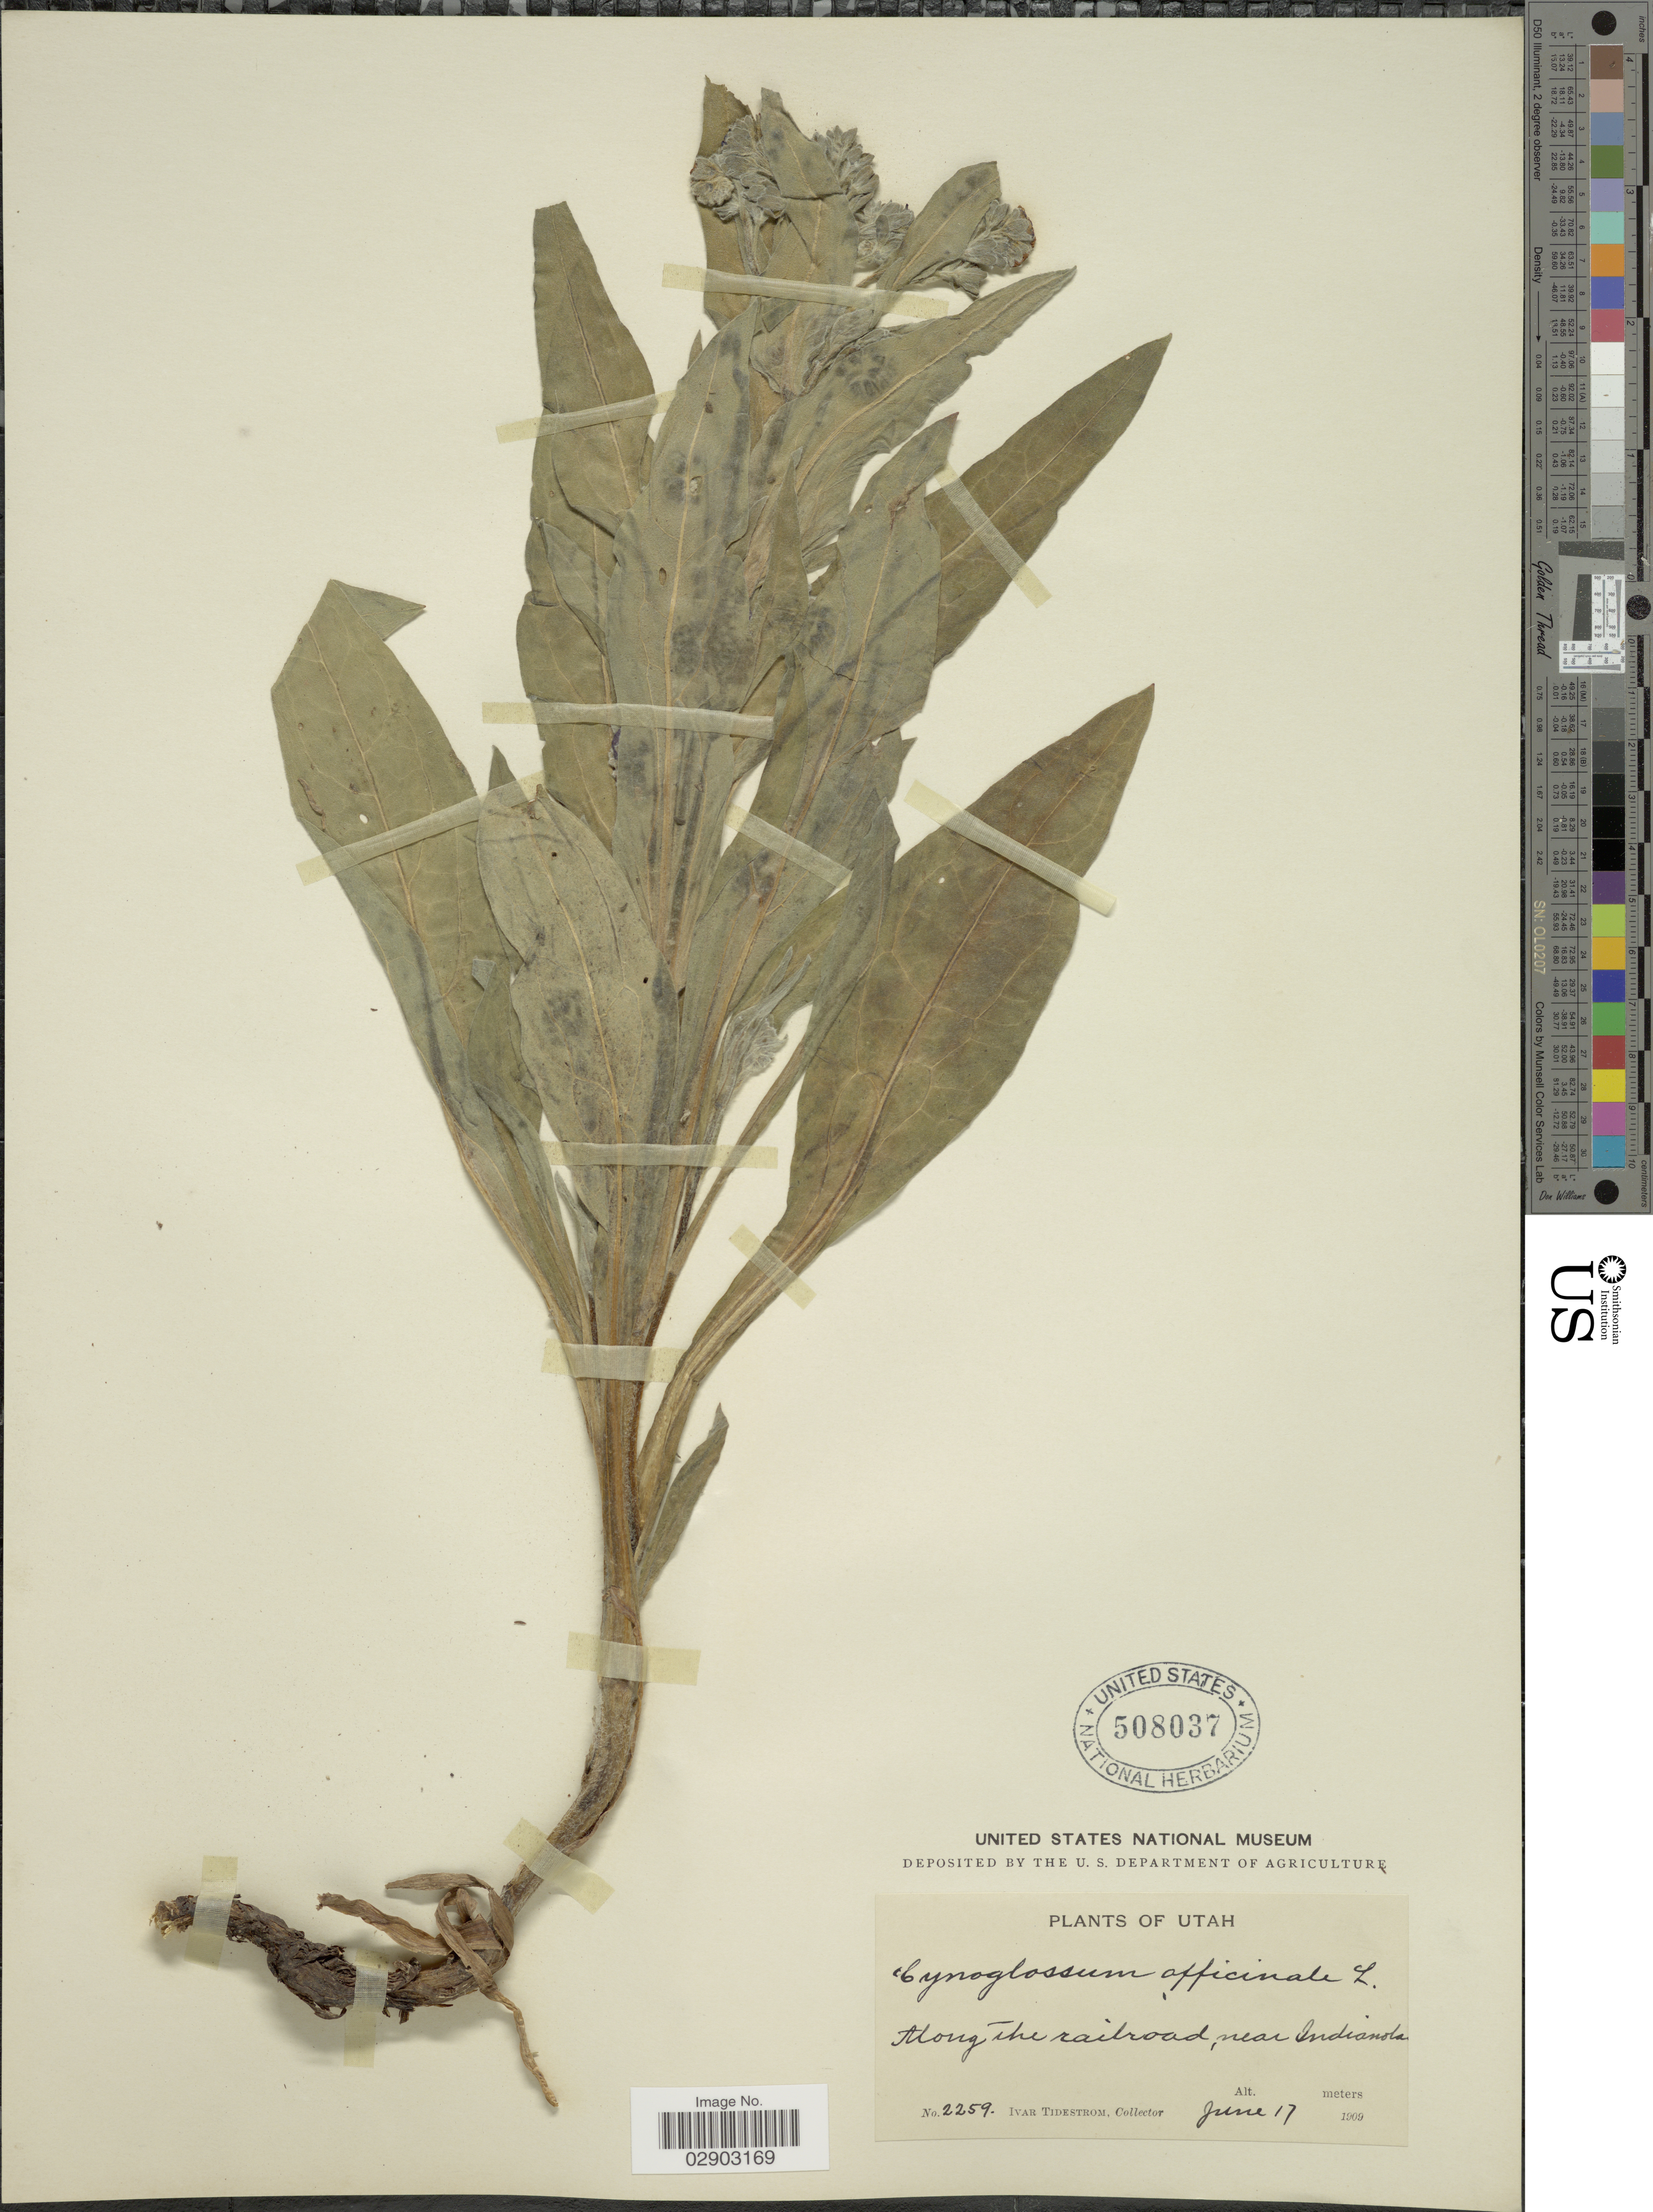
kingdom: Plantae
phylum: Tracheophyta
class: Magnoliopsida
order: Boraginales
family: Boraginaceae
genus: Cynoglossum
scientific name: Cynoglossum officinale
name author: L.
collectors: I. F. Tidestrom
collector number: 2259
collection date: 1909-06-17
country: United States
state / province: Utah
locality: Along the railroad, near Indianola.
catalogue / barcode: US 508037